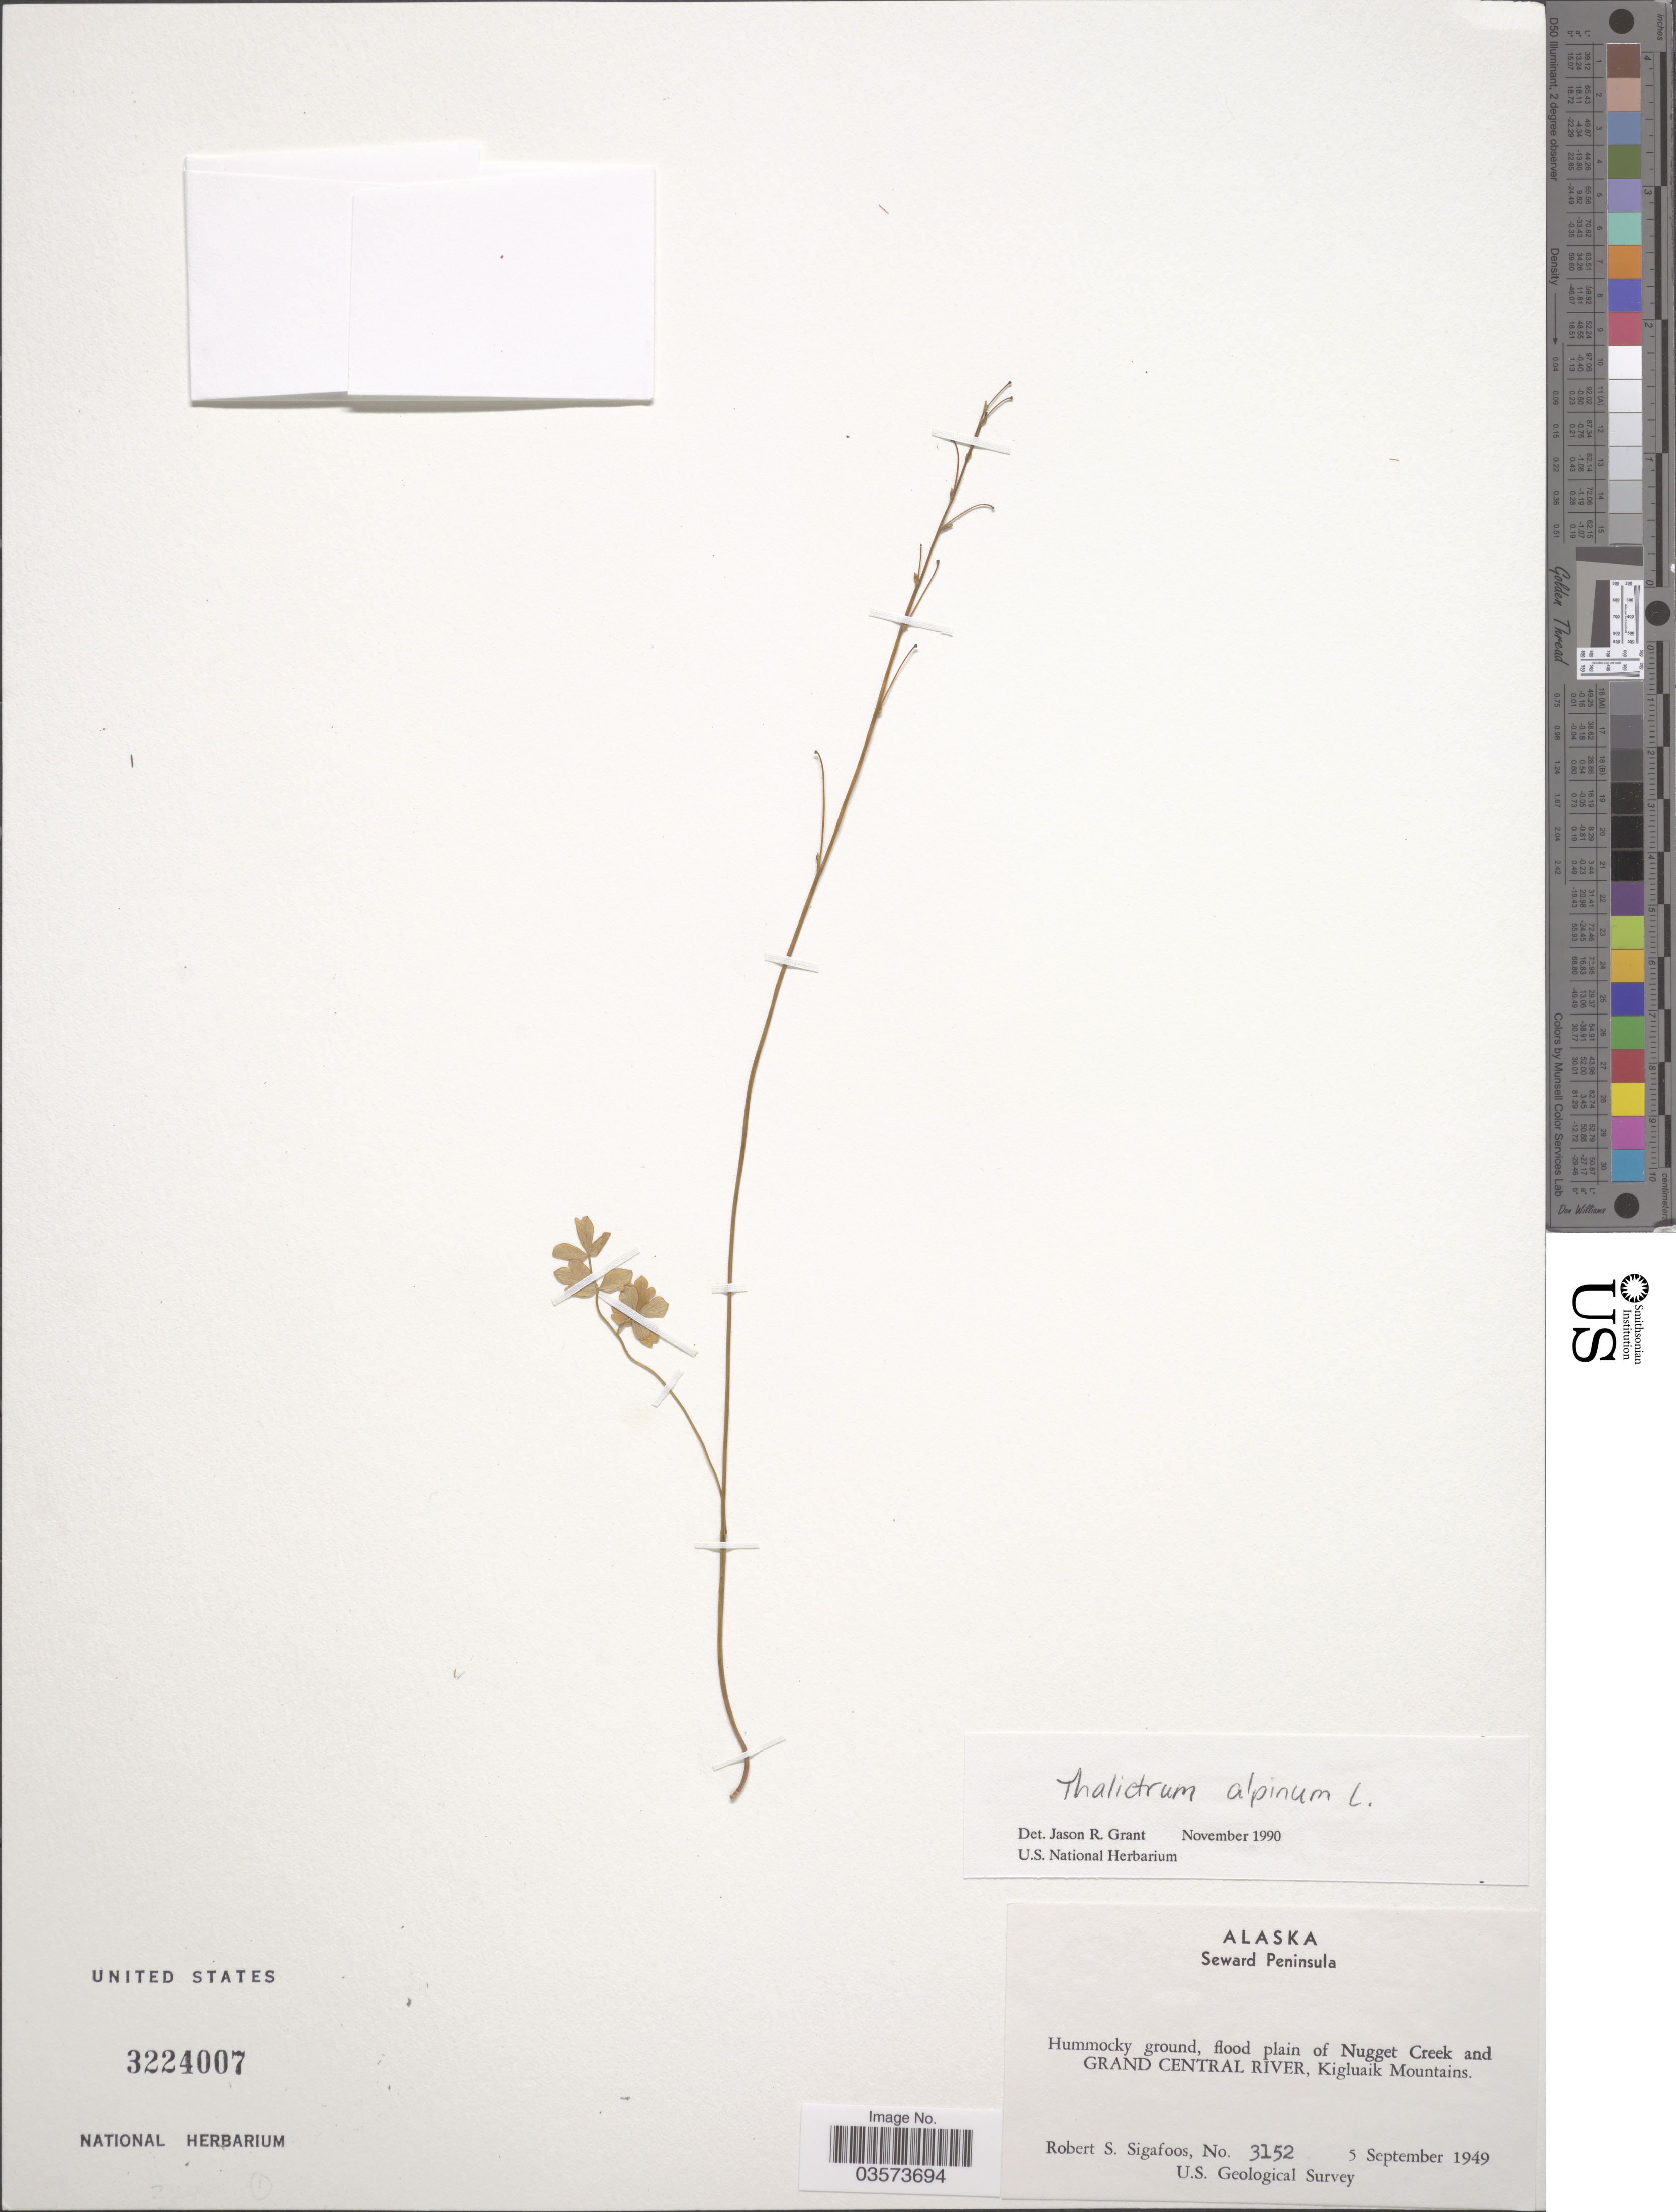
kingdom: Plantae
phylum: Tracheophyta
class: Magnoliopsida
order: Ranunculales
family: Ranunculaceae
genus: Thalictrum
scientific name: Thalictrum alpinum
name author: L.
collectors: R. Sigafoos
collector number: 3152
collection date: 1949-09-05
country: United States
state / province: Alaska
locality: Seward Peninsula. Hummocky ground, flood plain of Nugget Creek and Grand Central River, Kigluaik Mountains.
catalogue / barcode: US 3224007